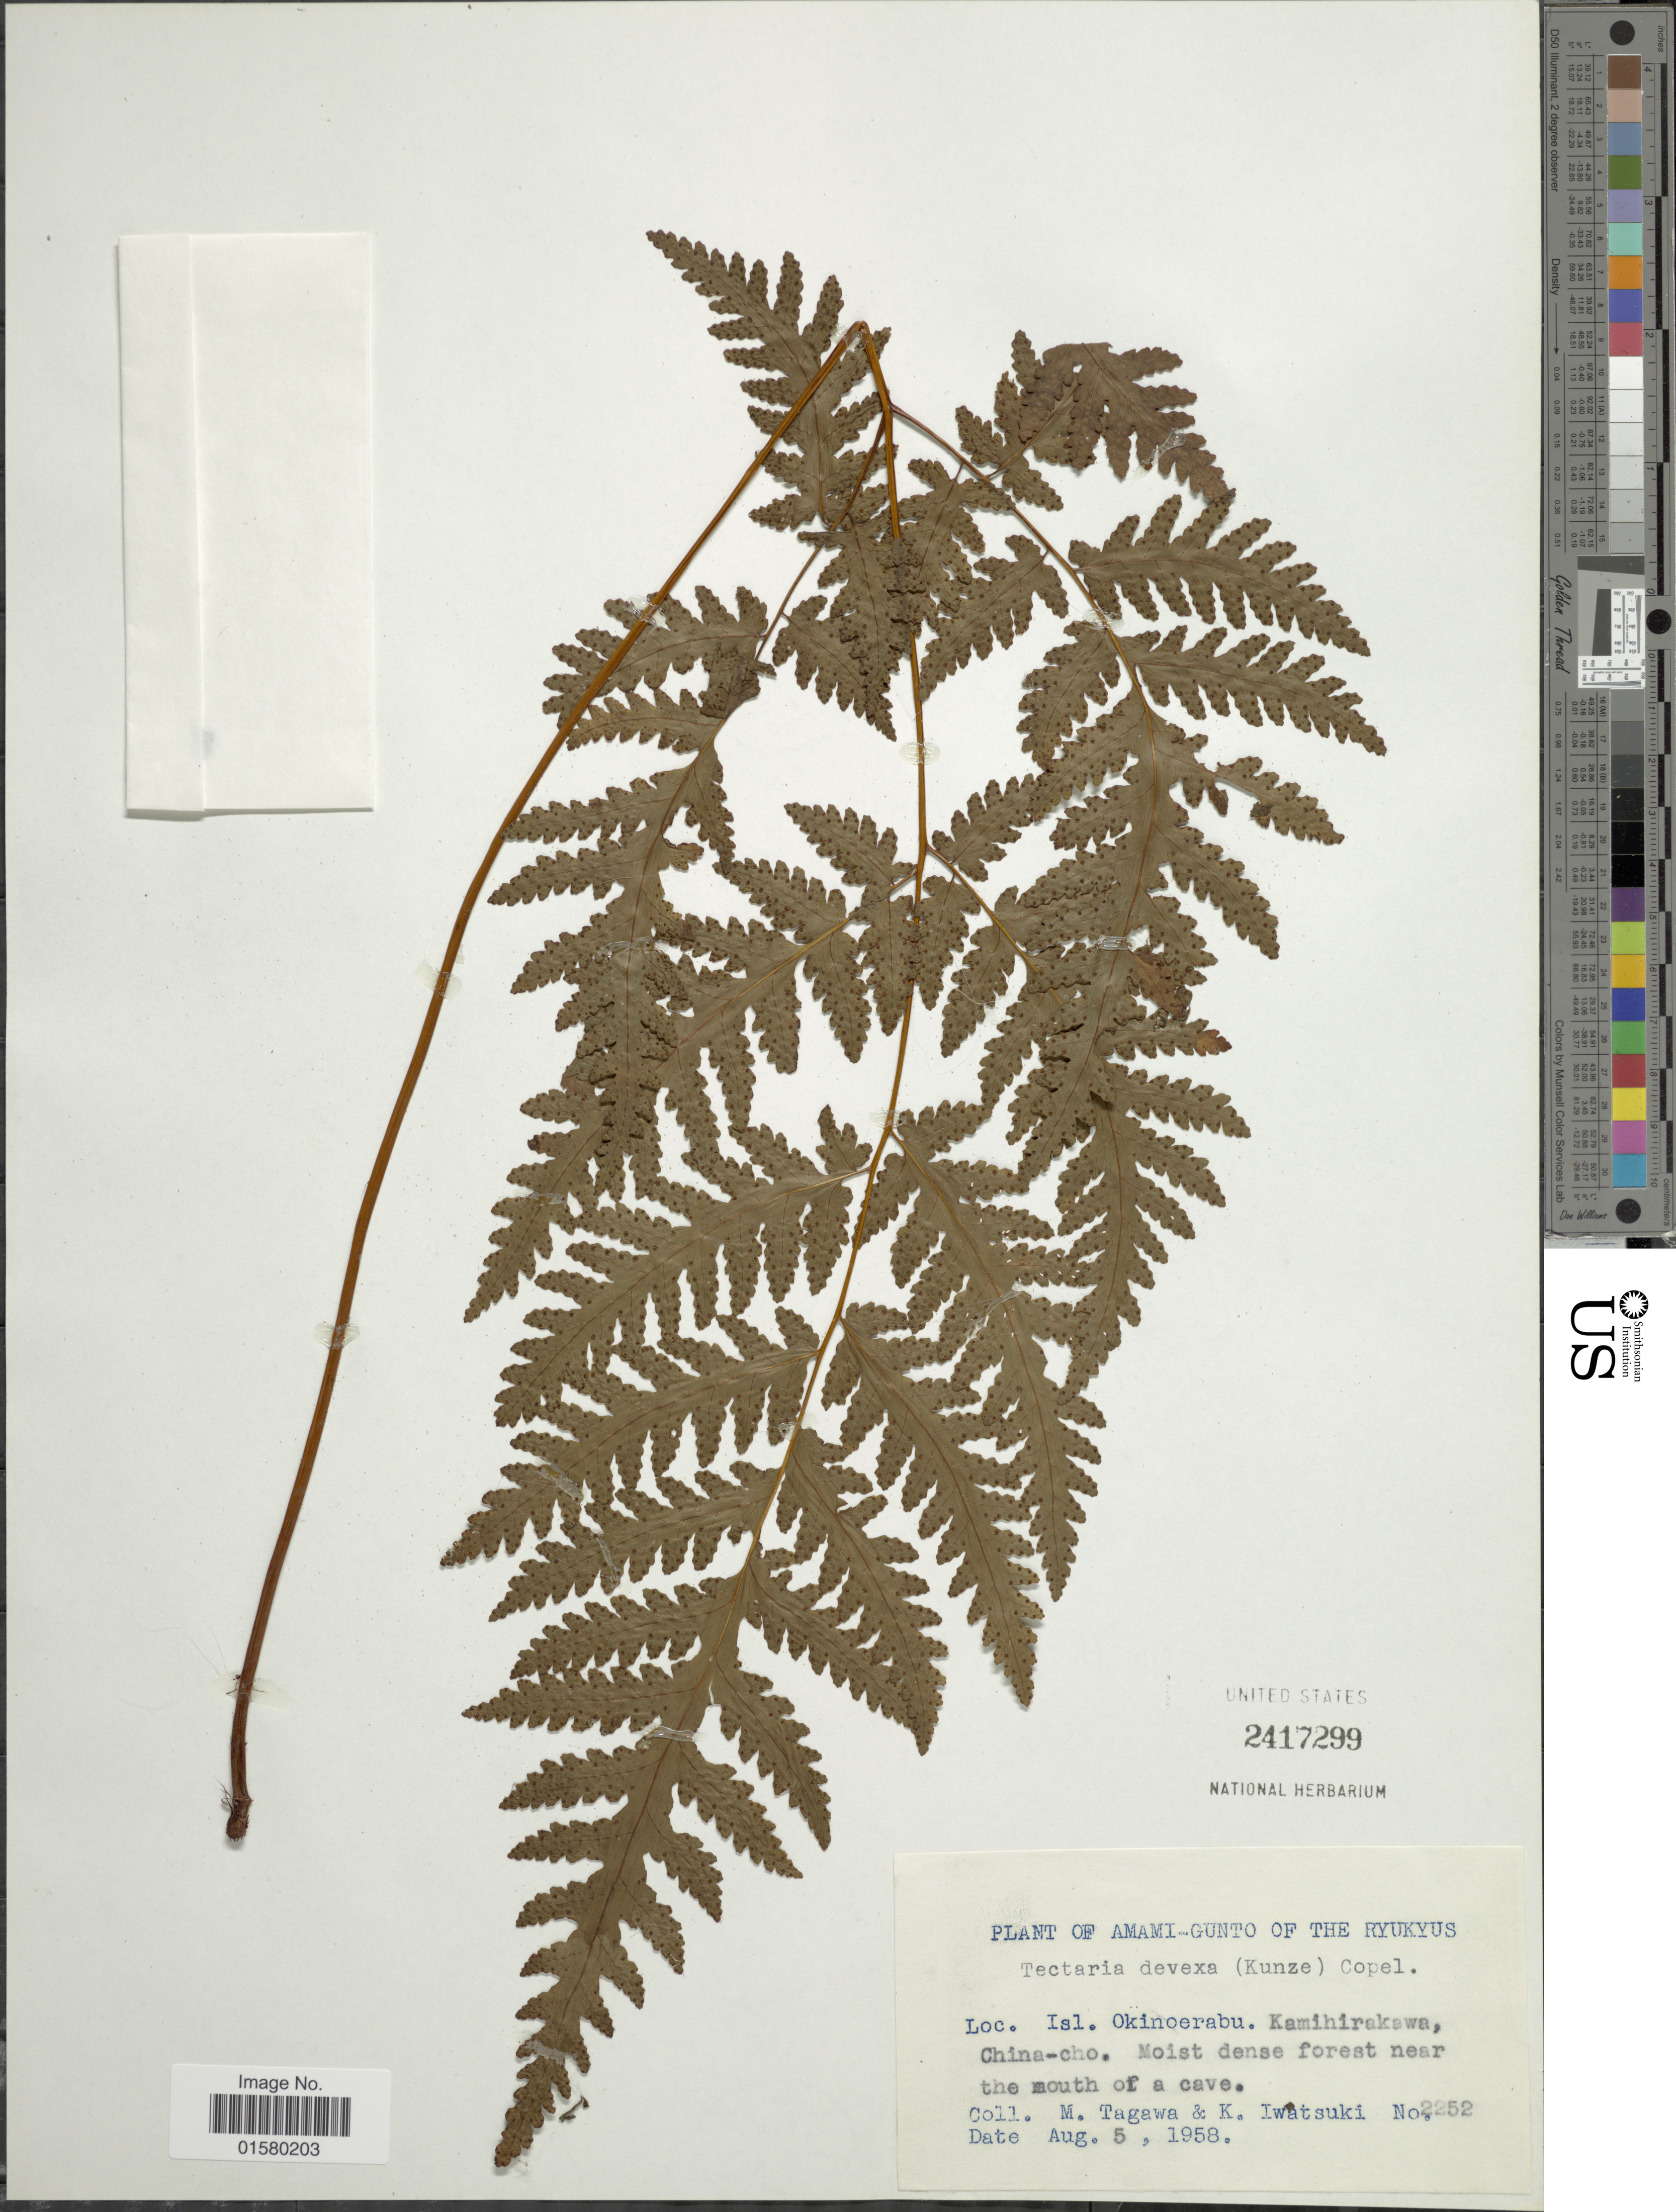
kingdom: Plantae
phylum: Tracheophyta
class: Polypodiopsida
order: Polypodiales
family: Tectariaceae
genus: Tectaria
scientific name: Tectaria devexa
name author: (Kunze) Copel.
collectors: M. Tagawa & K. Iwatsuki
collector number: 2252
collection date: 1958-08-05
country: Japan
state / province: Okinawa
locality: Amami-Gunto of the Ryukyus, Isl. Okinoerabu, Kamihirakawa, China-cho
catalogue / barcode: US 2417299